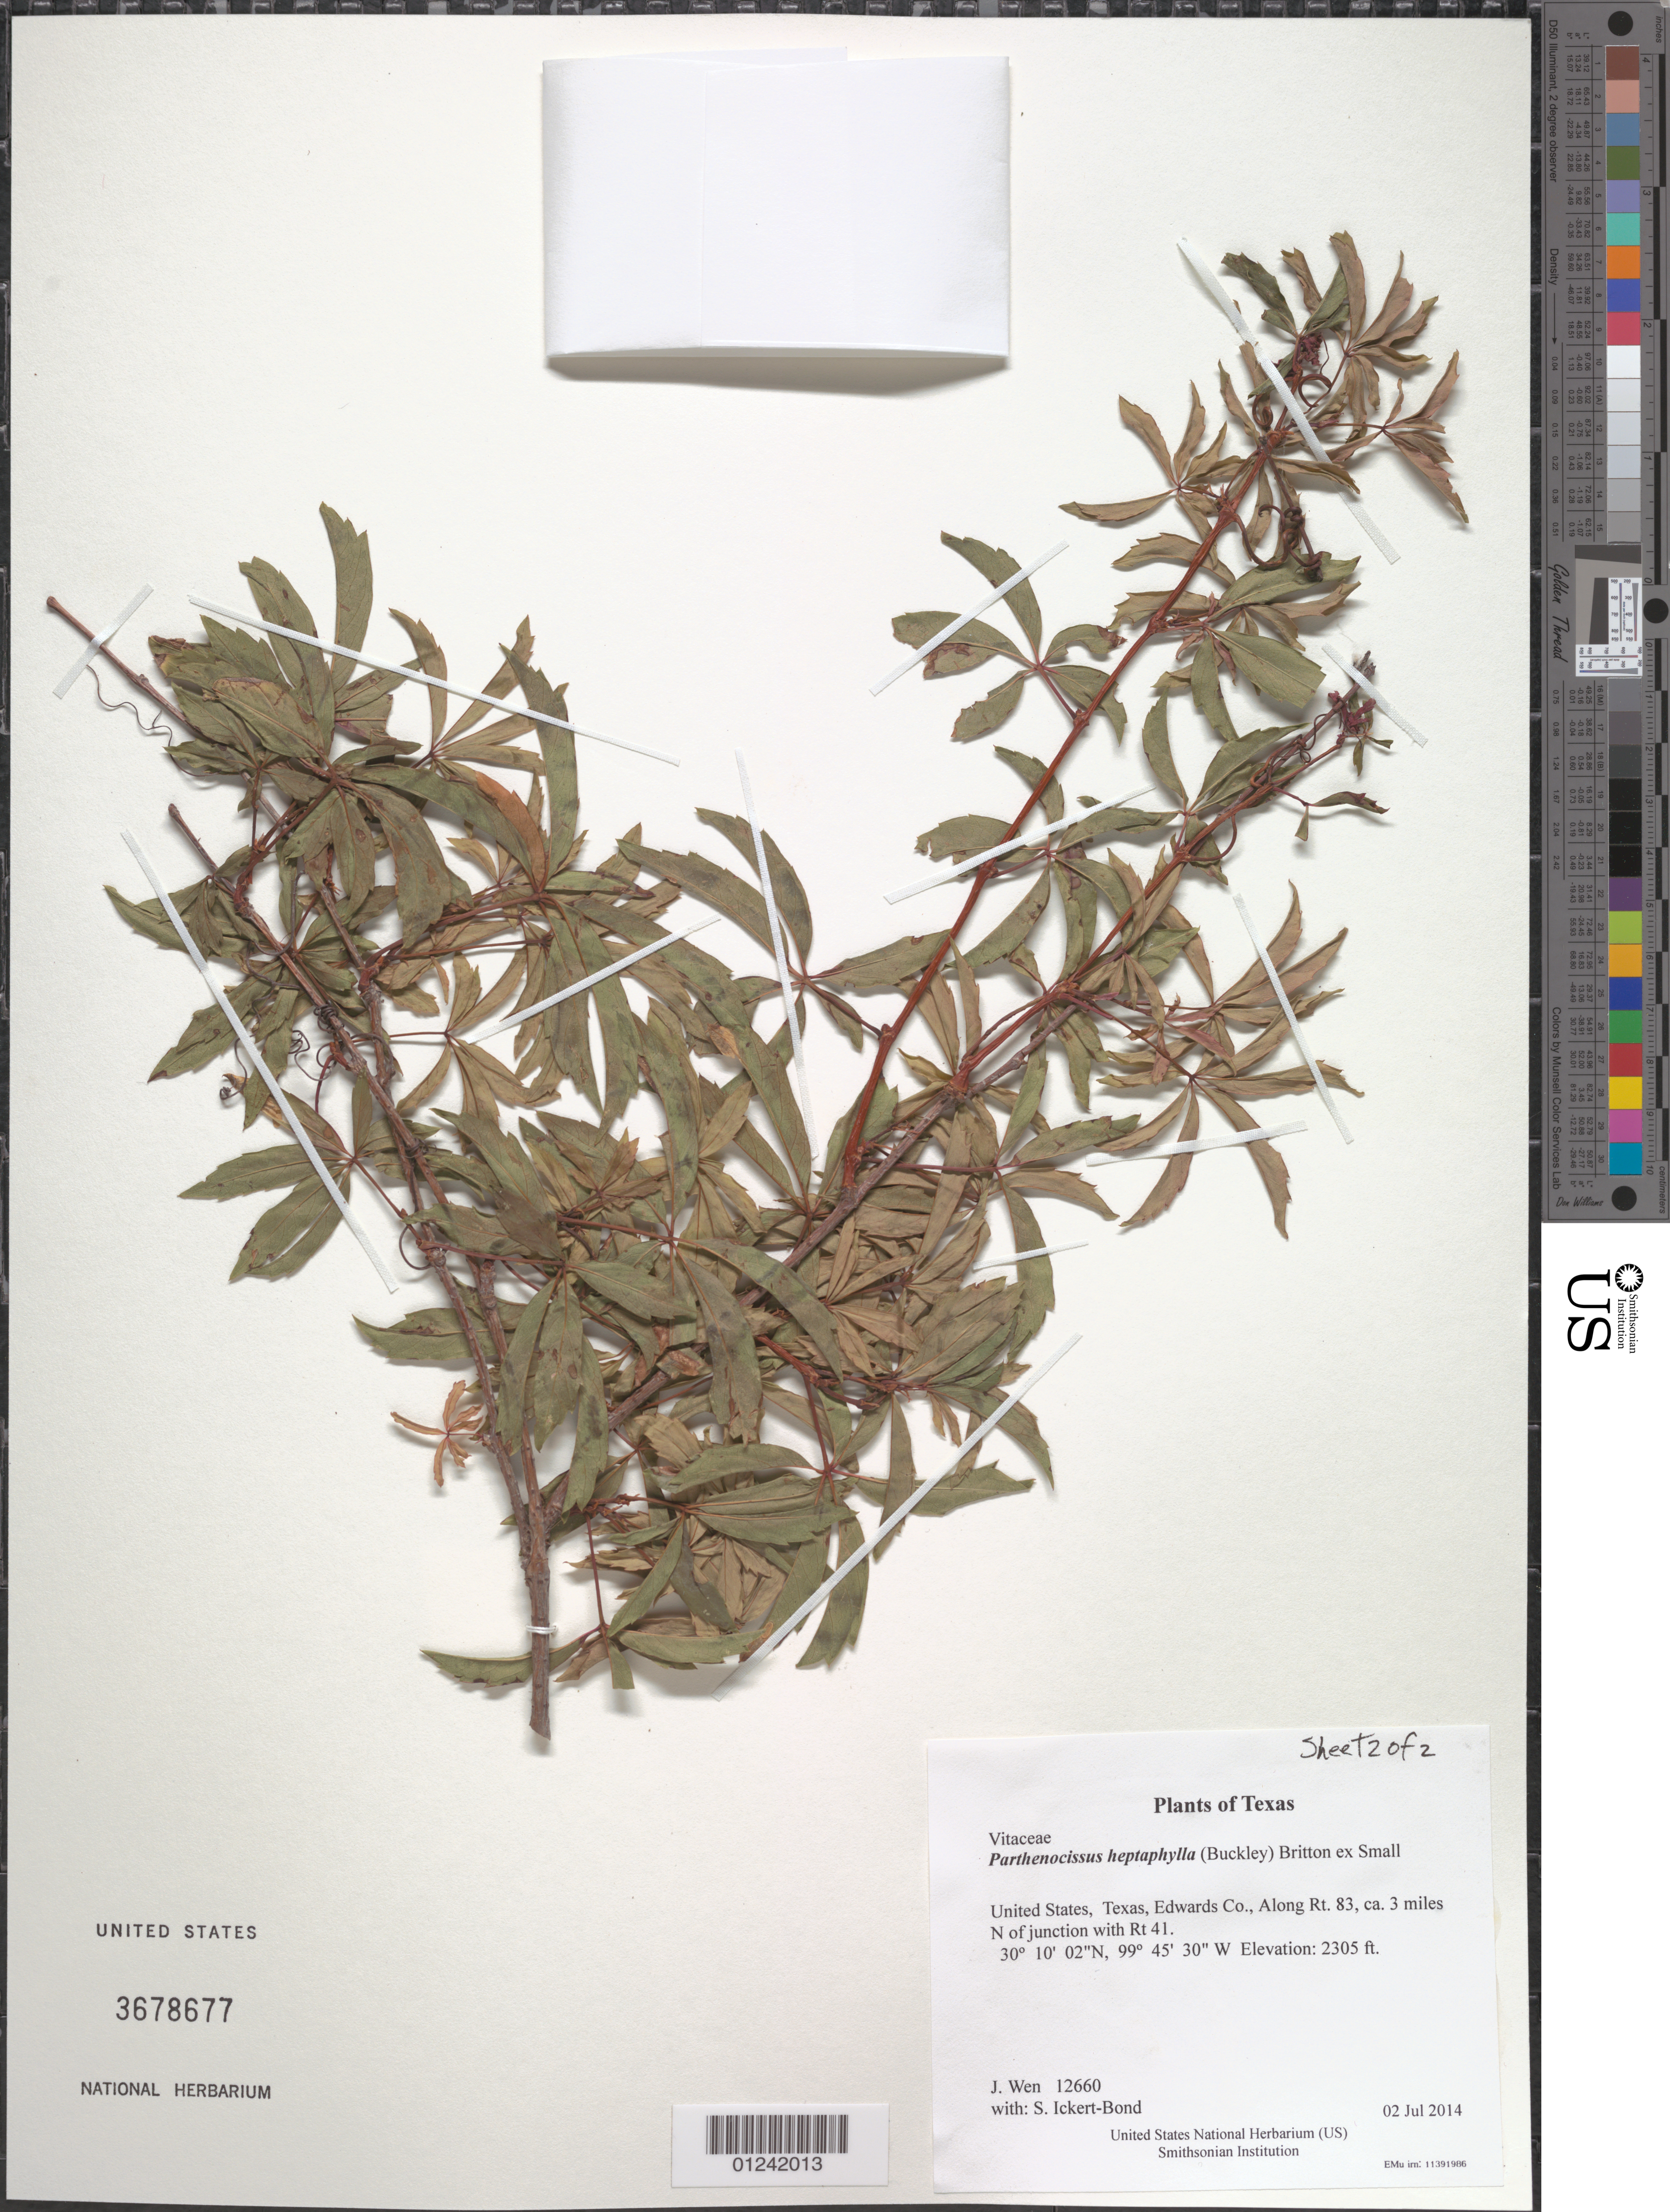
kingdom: Plantae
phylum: Tracheophyta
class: Magnoliopsida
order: Vitales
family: Vitaceae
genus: Parthenocissus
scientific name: Parthenocissus heptaphylla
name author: (Buckley) Britton ex Small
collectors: J. Wen & S. Ickert-Bond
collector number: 12660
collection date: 2014-07-02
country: United States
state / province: Texas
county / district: Edwards Co.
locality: Along Rt. 83, ca. 3 miles N of junction with Rt 41.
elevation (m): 703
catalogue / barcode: US 3678677